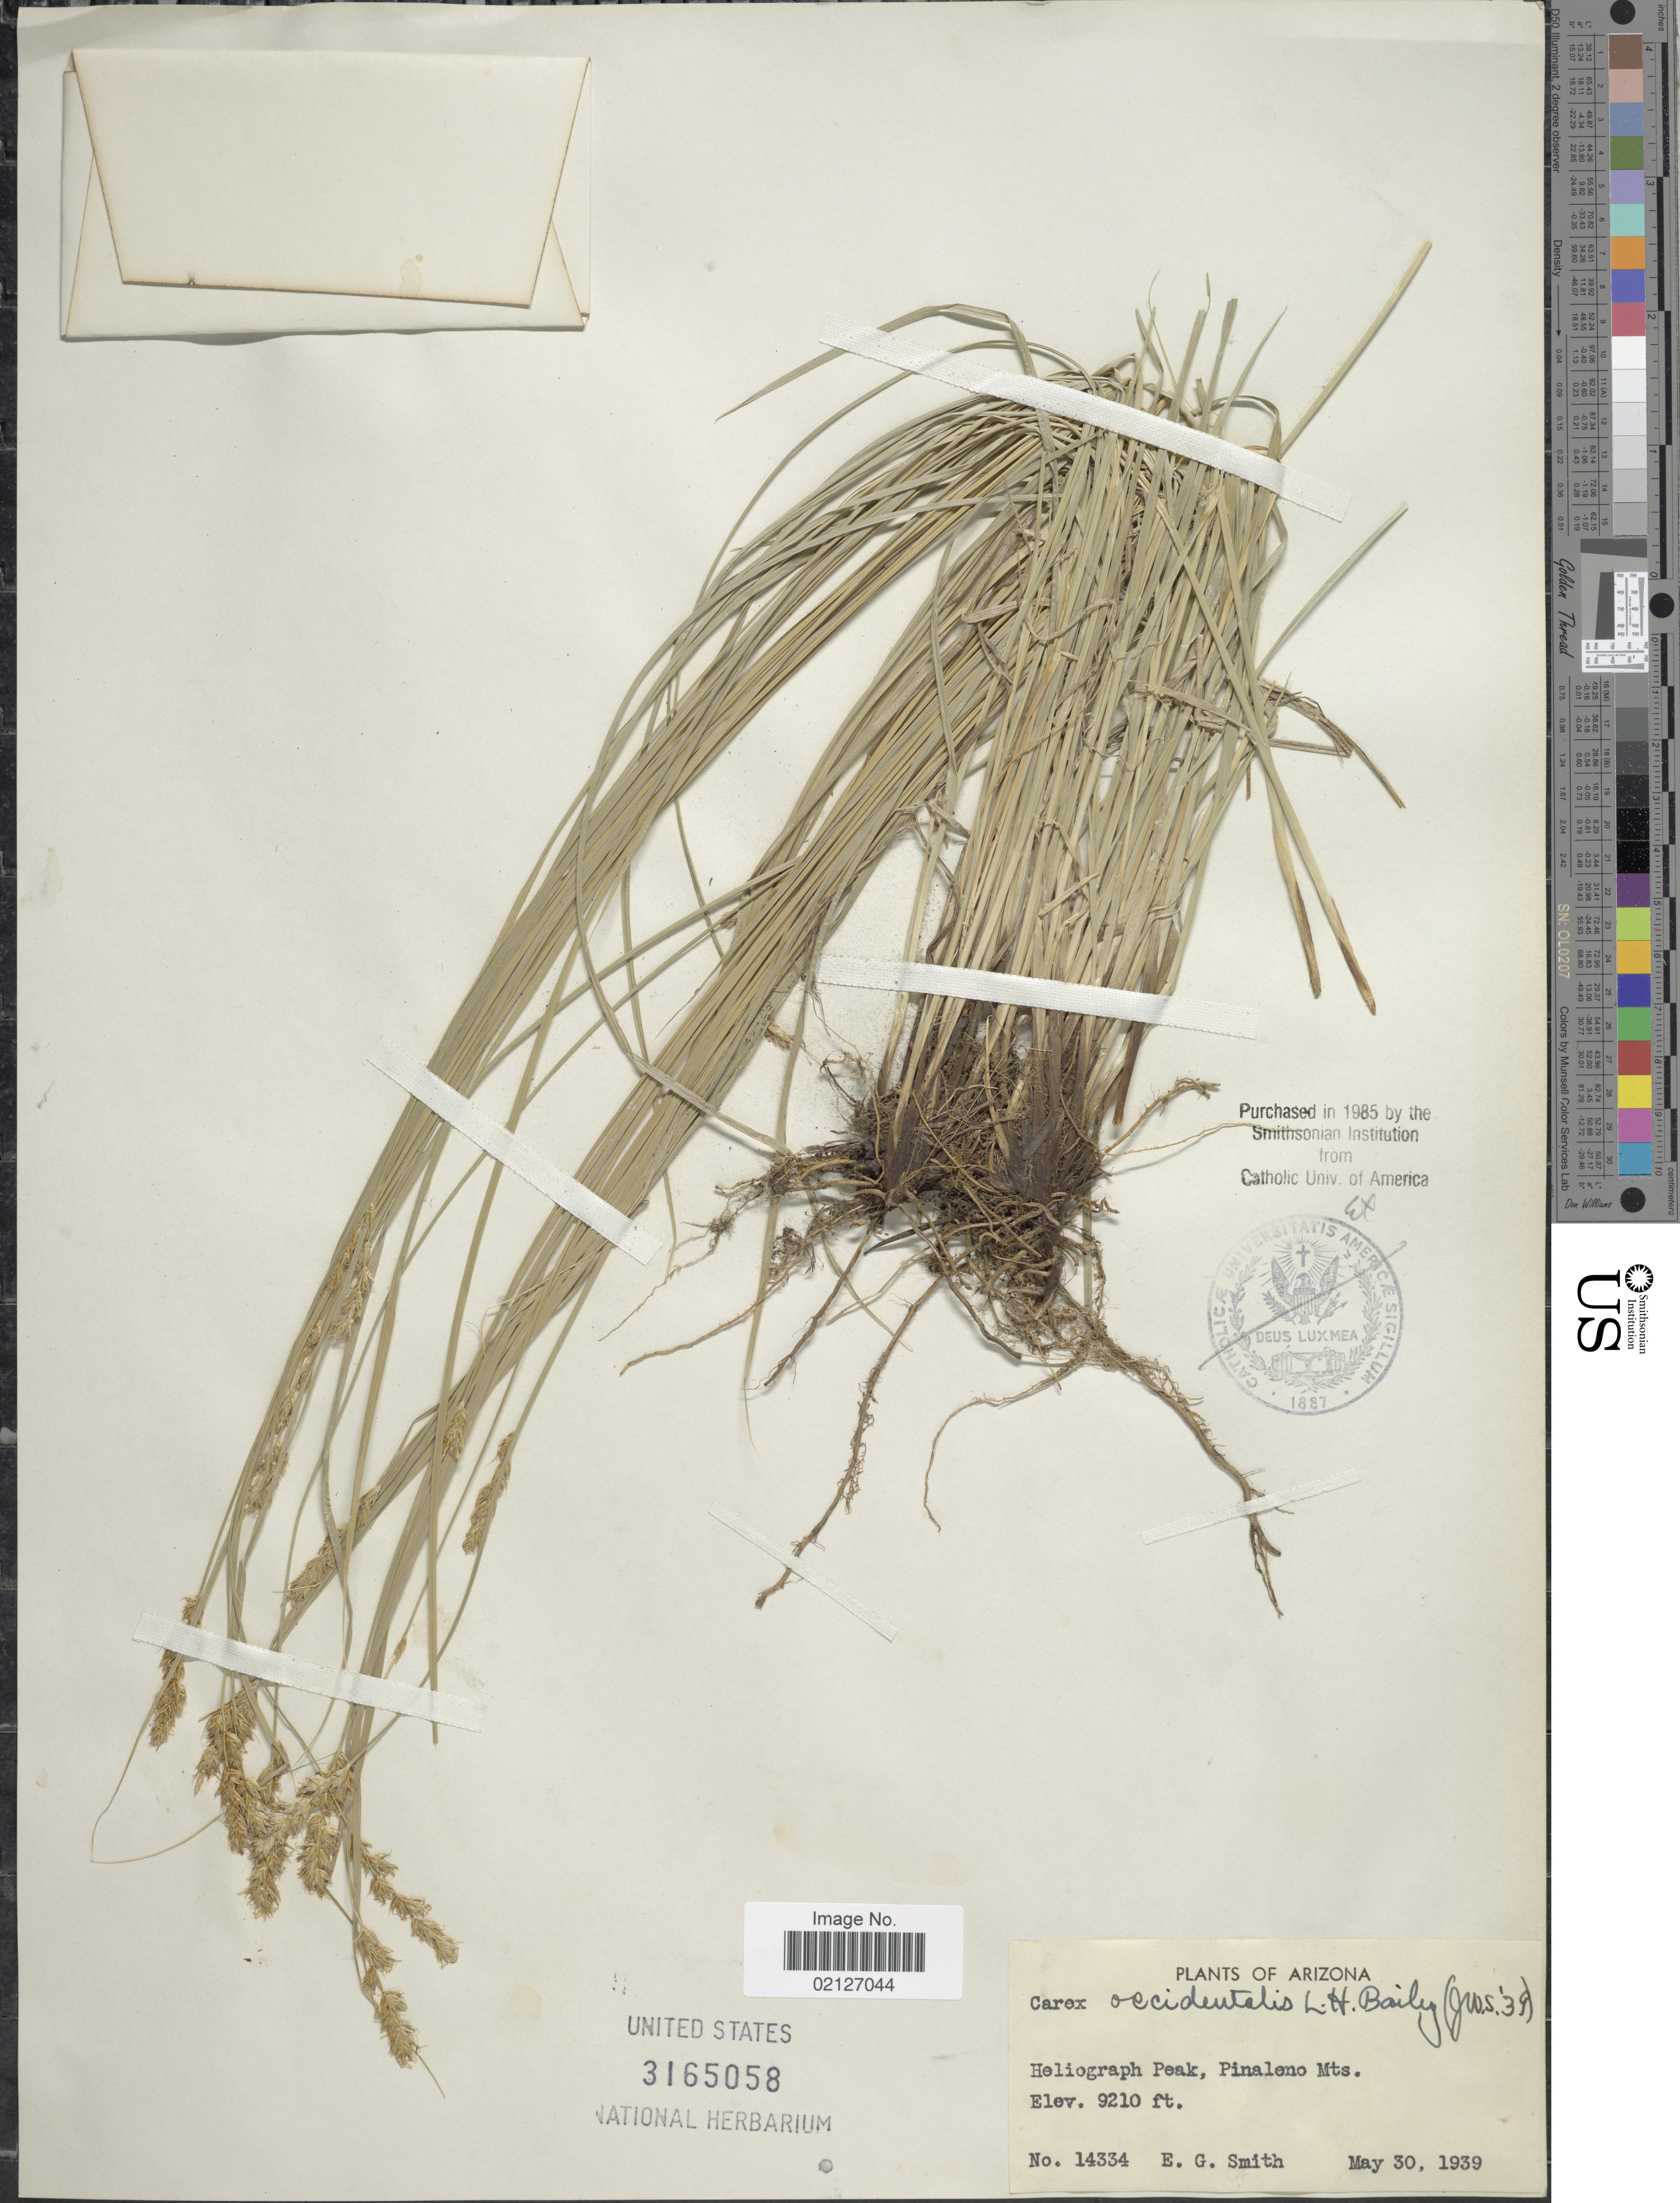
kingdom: Plantae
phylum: Tracheophyta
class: Liliopsida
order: Poales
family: Cyperaceae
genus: Carex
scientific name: Carex occidentalis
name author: L.H. Bailey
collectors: E. G. Smith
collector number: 14334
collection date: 1939-05-30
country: United States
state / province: Arizona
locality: Heliograph Peak, Pinaleno Mts.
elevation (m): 2807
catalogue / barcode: US 3165058